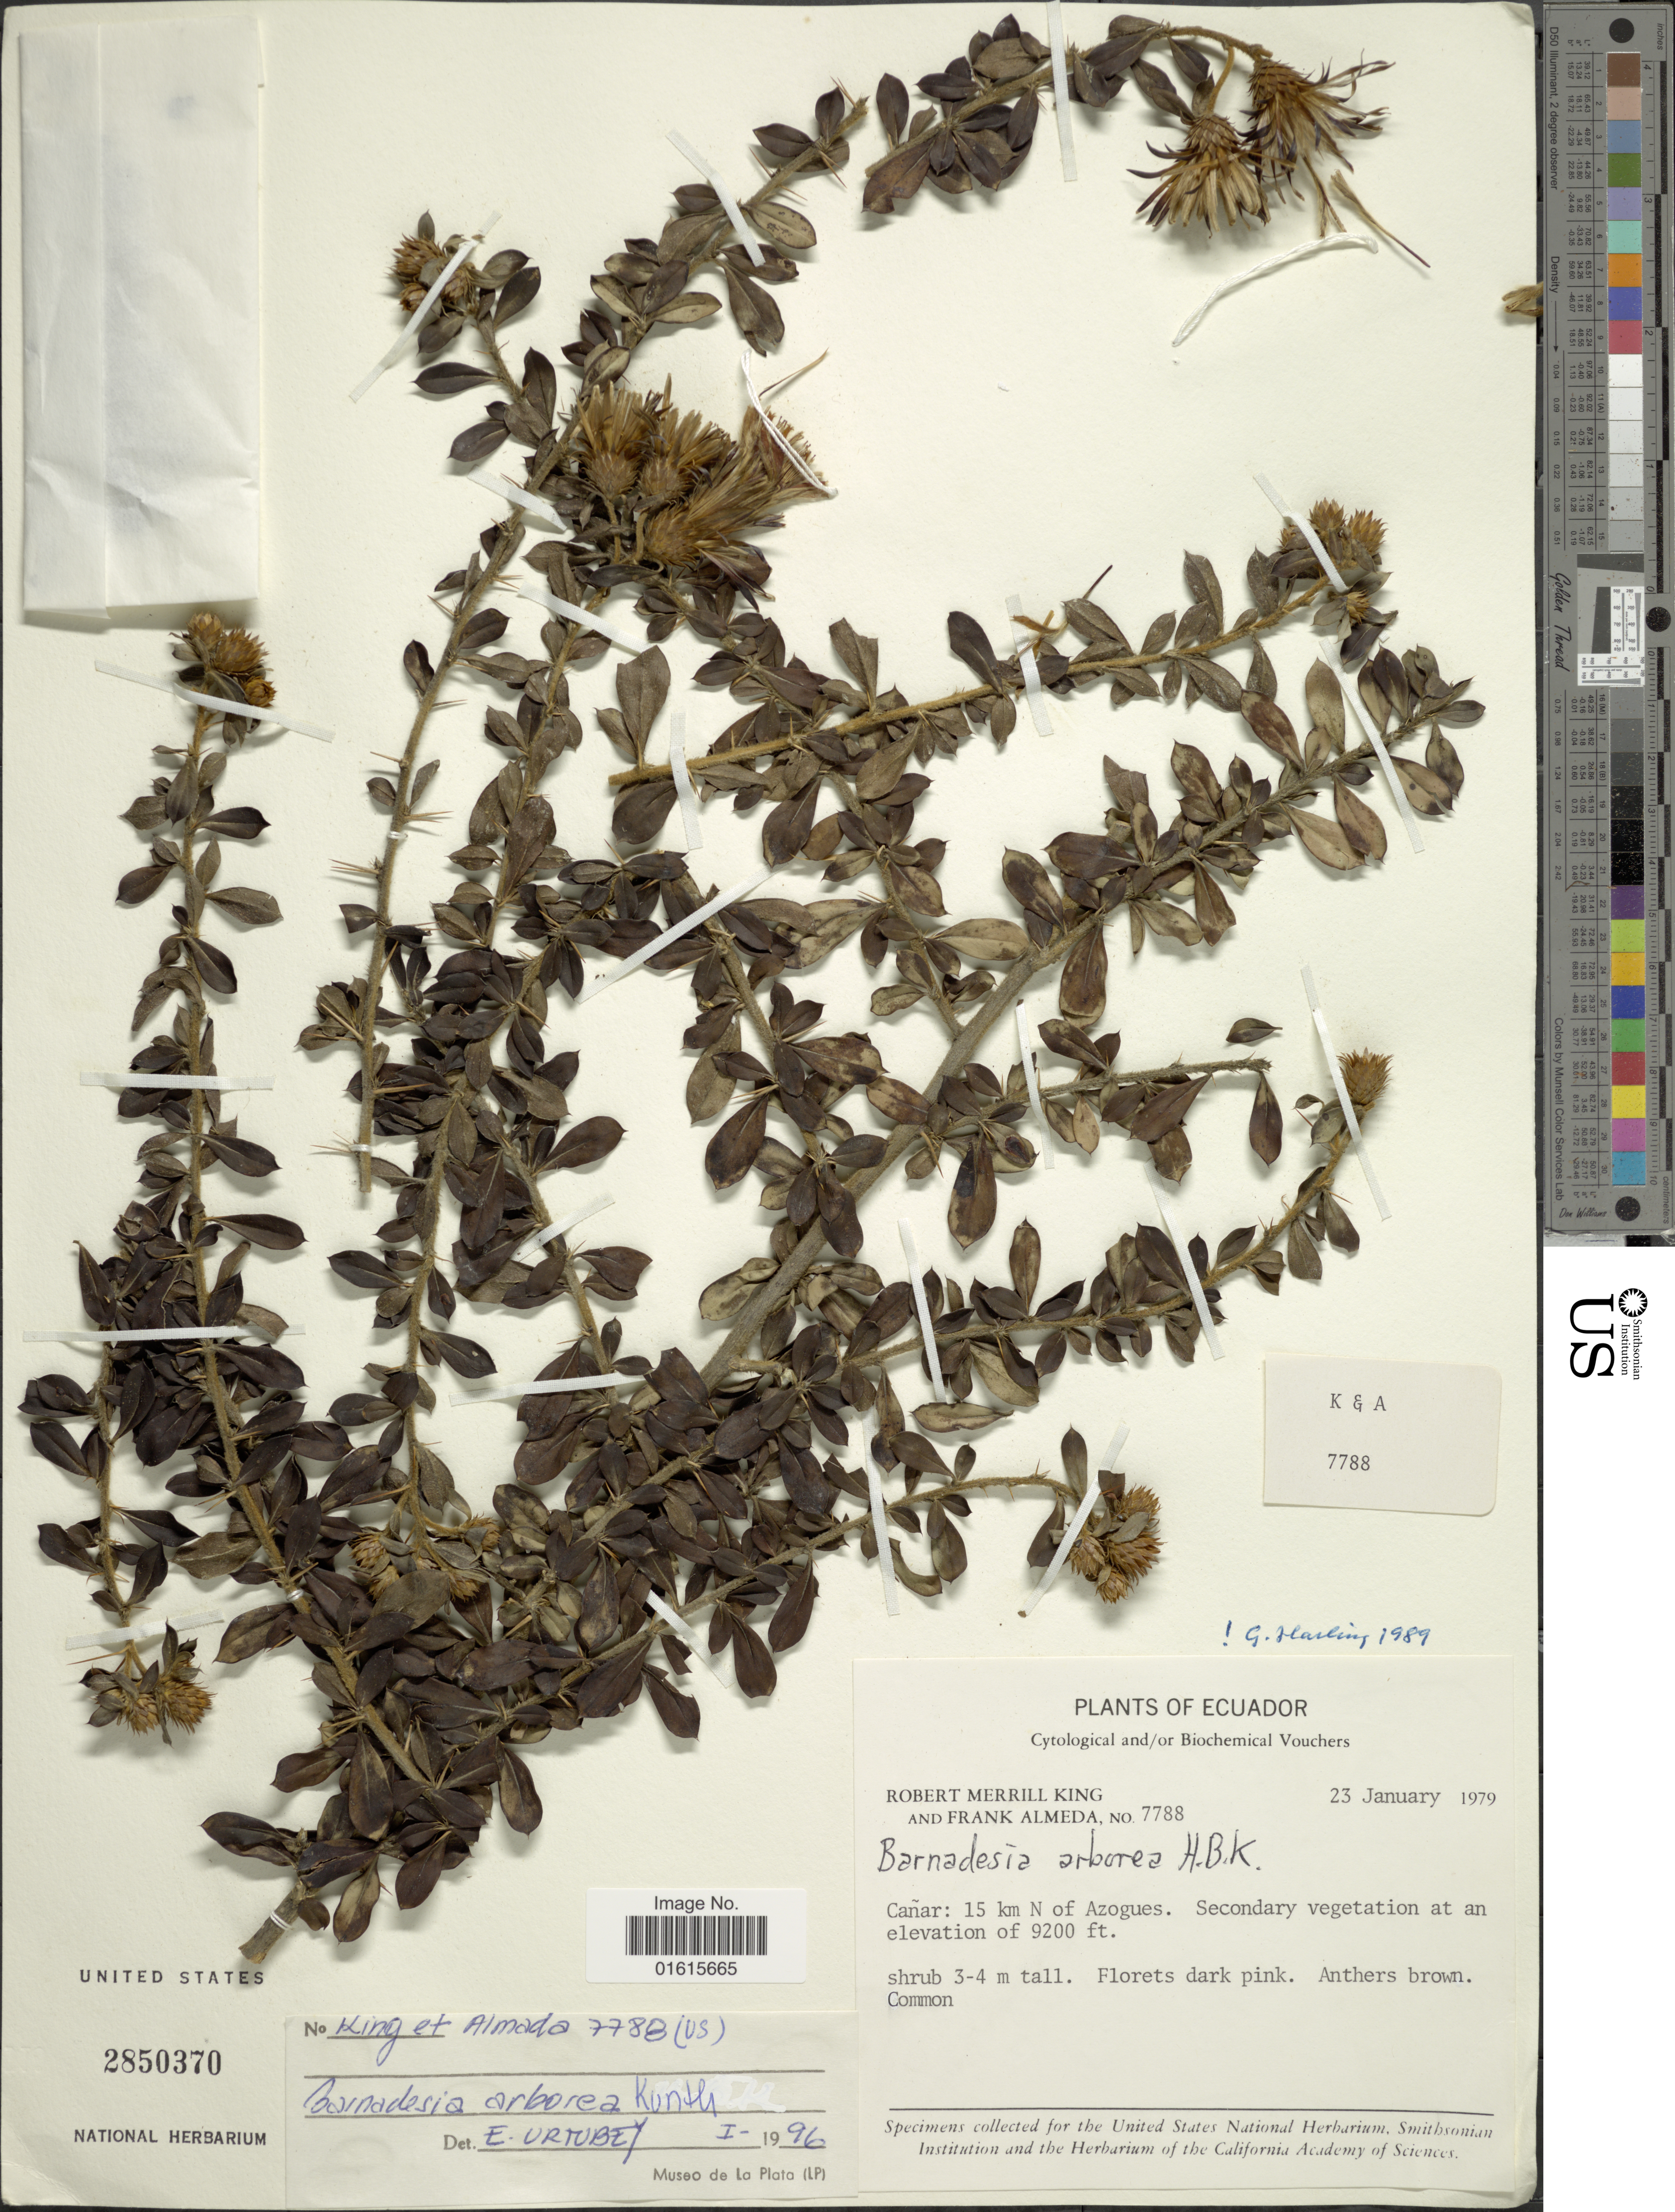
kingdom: Plantae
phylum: Tracheophyta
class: Magnoliopsida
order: Asterales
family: Asteraceae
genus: Barnadesia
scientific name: Barnadesia arborea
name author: Kunth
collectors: R. M. King & F. Almeda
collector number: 7788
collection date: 1979-01-23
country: Ecuador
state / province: Cañar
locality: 15 km N of Azogues. Secondary vegetation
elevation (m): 2804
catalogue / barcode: US 2850370